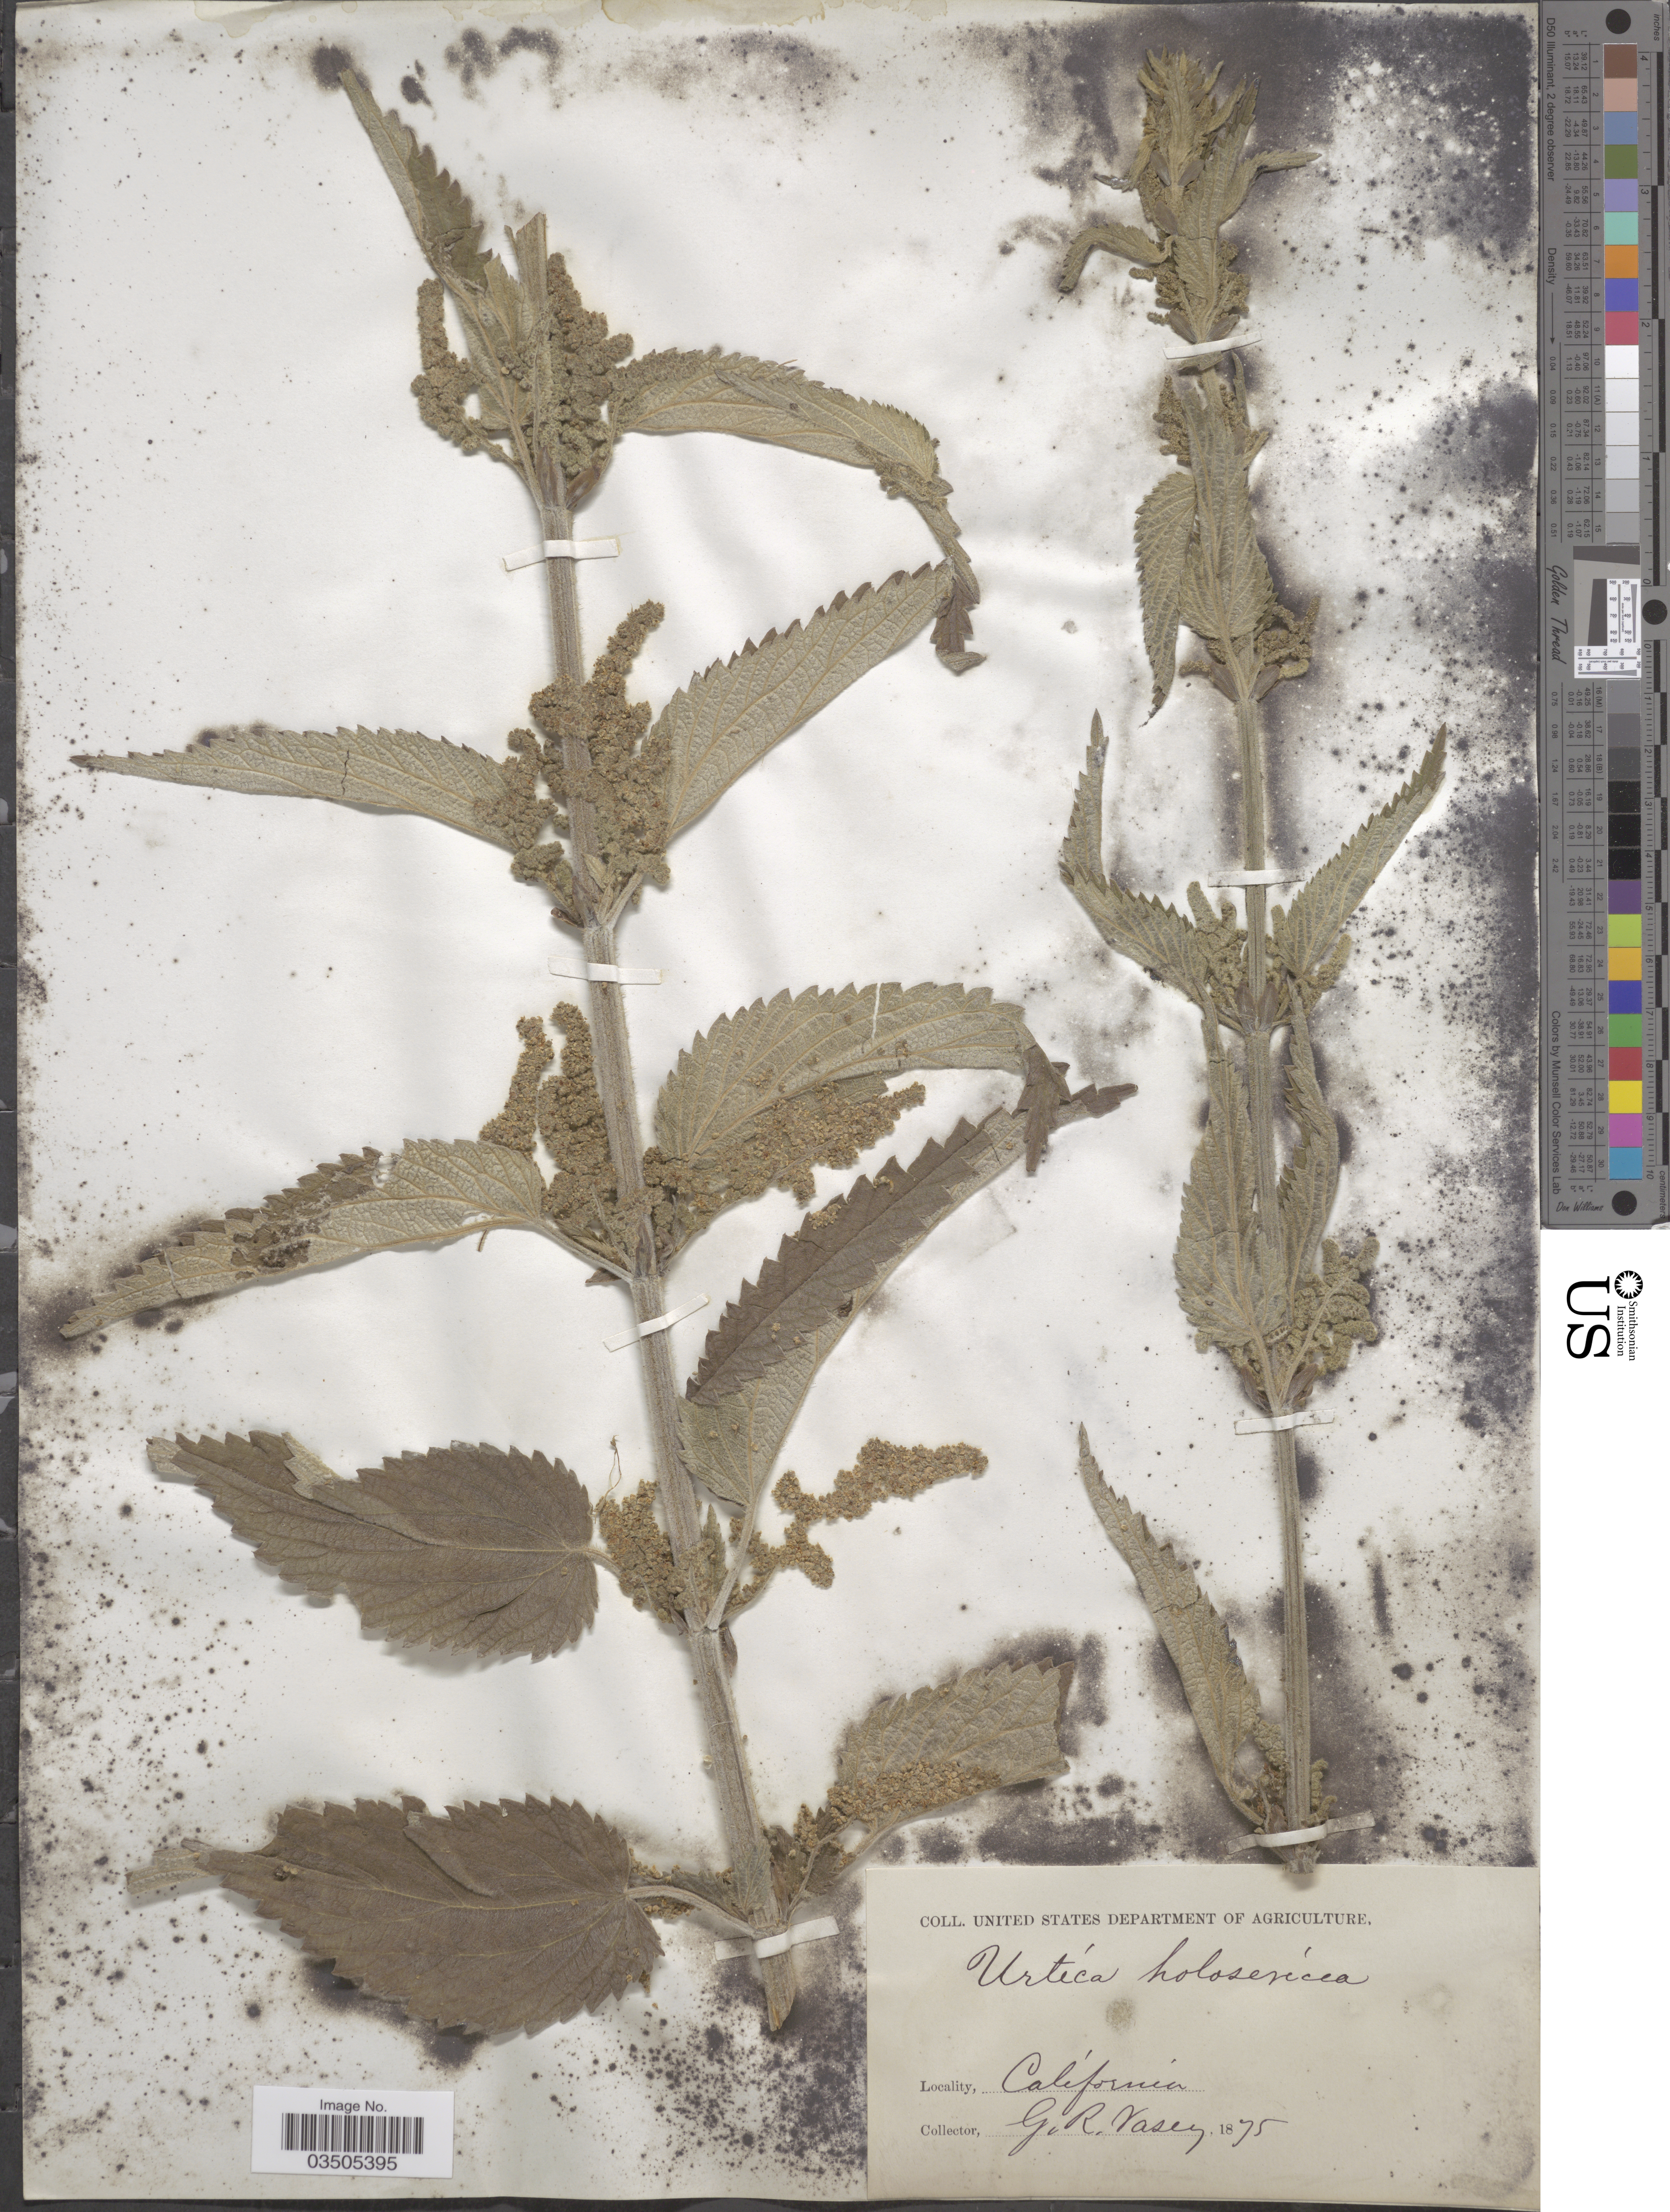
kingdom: Plantae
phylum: Tracheophyta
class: Magnoliopsida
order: Rosales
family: Urticaceae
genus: Urtica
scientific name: Urtica dioica subsp. holosericea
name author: (Nutt.) Thorne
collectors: G. R. Vasey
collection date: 1875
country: United States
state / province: California